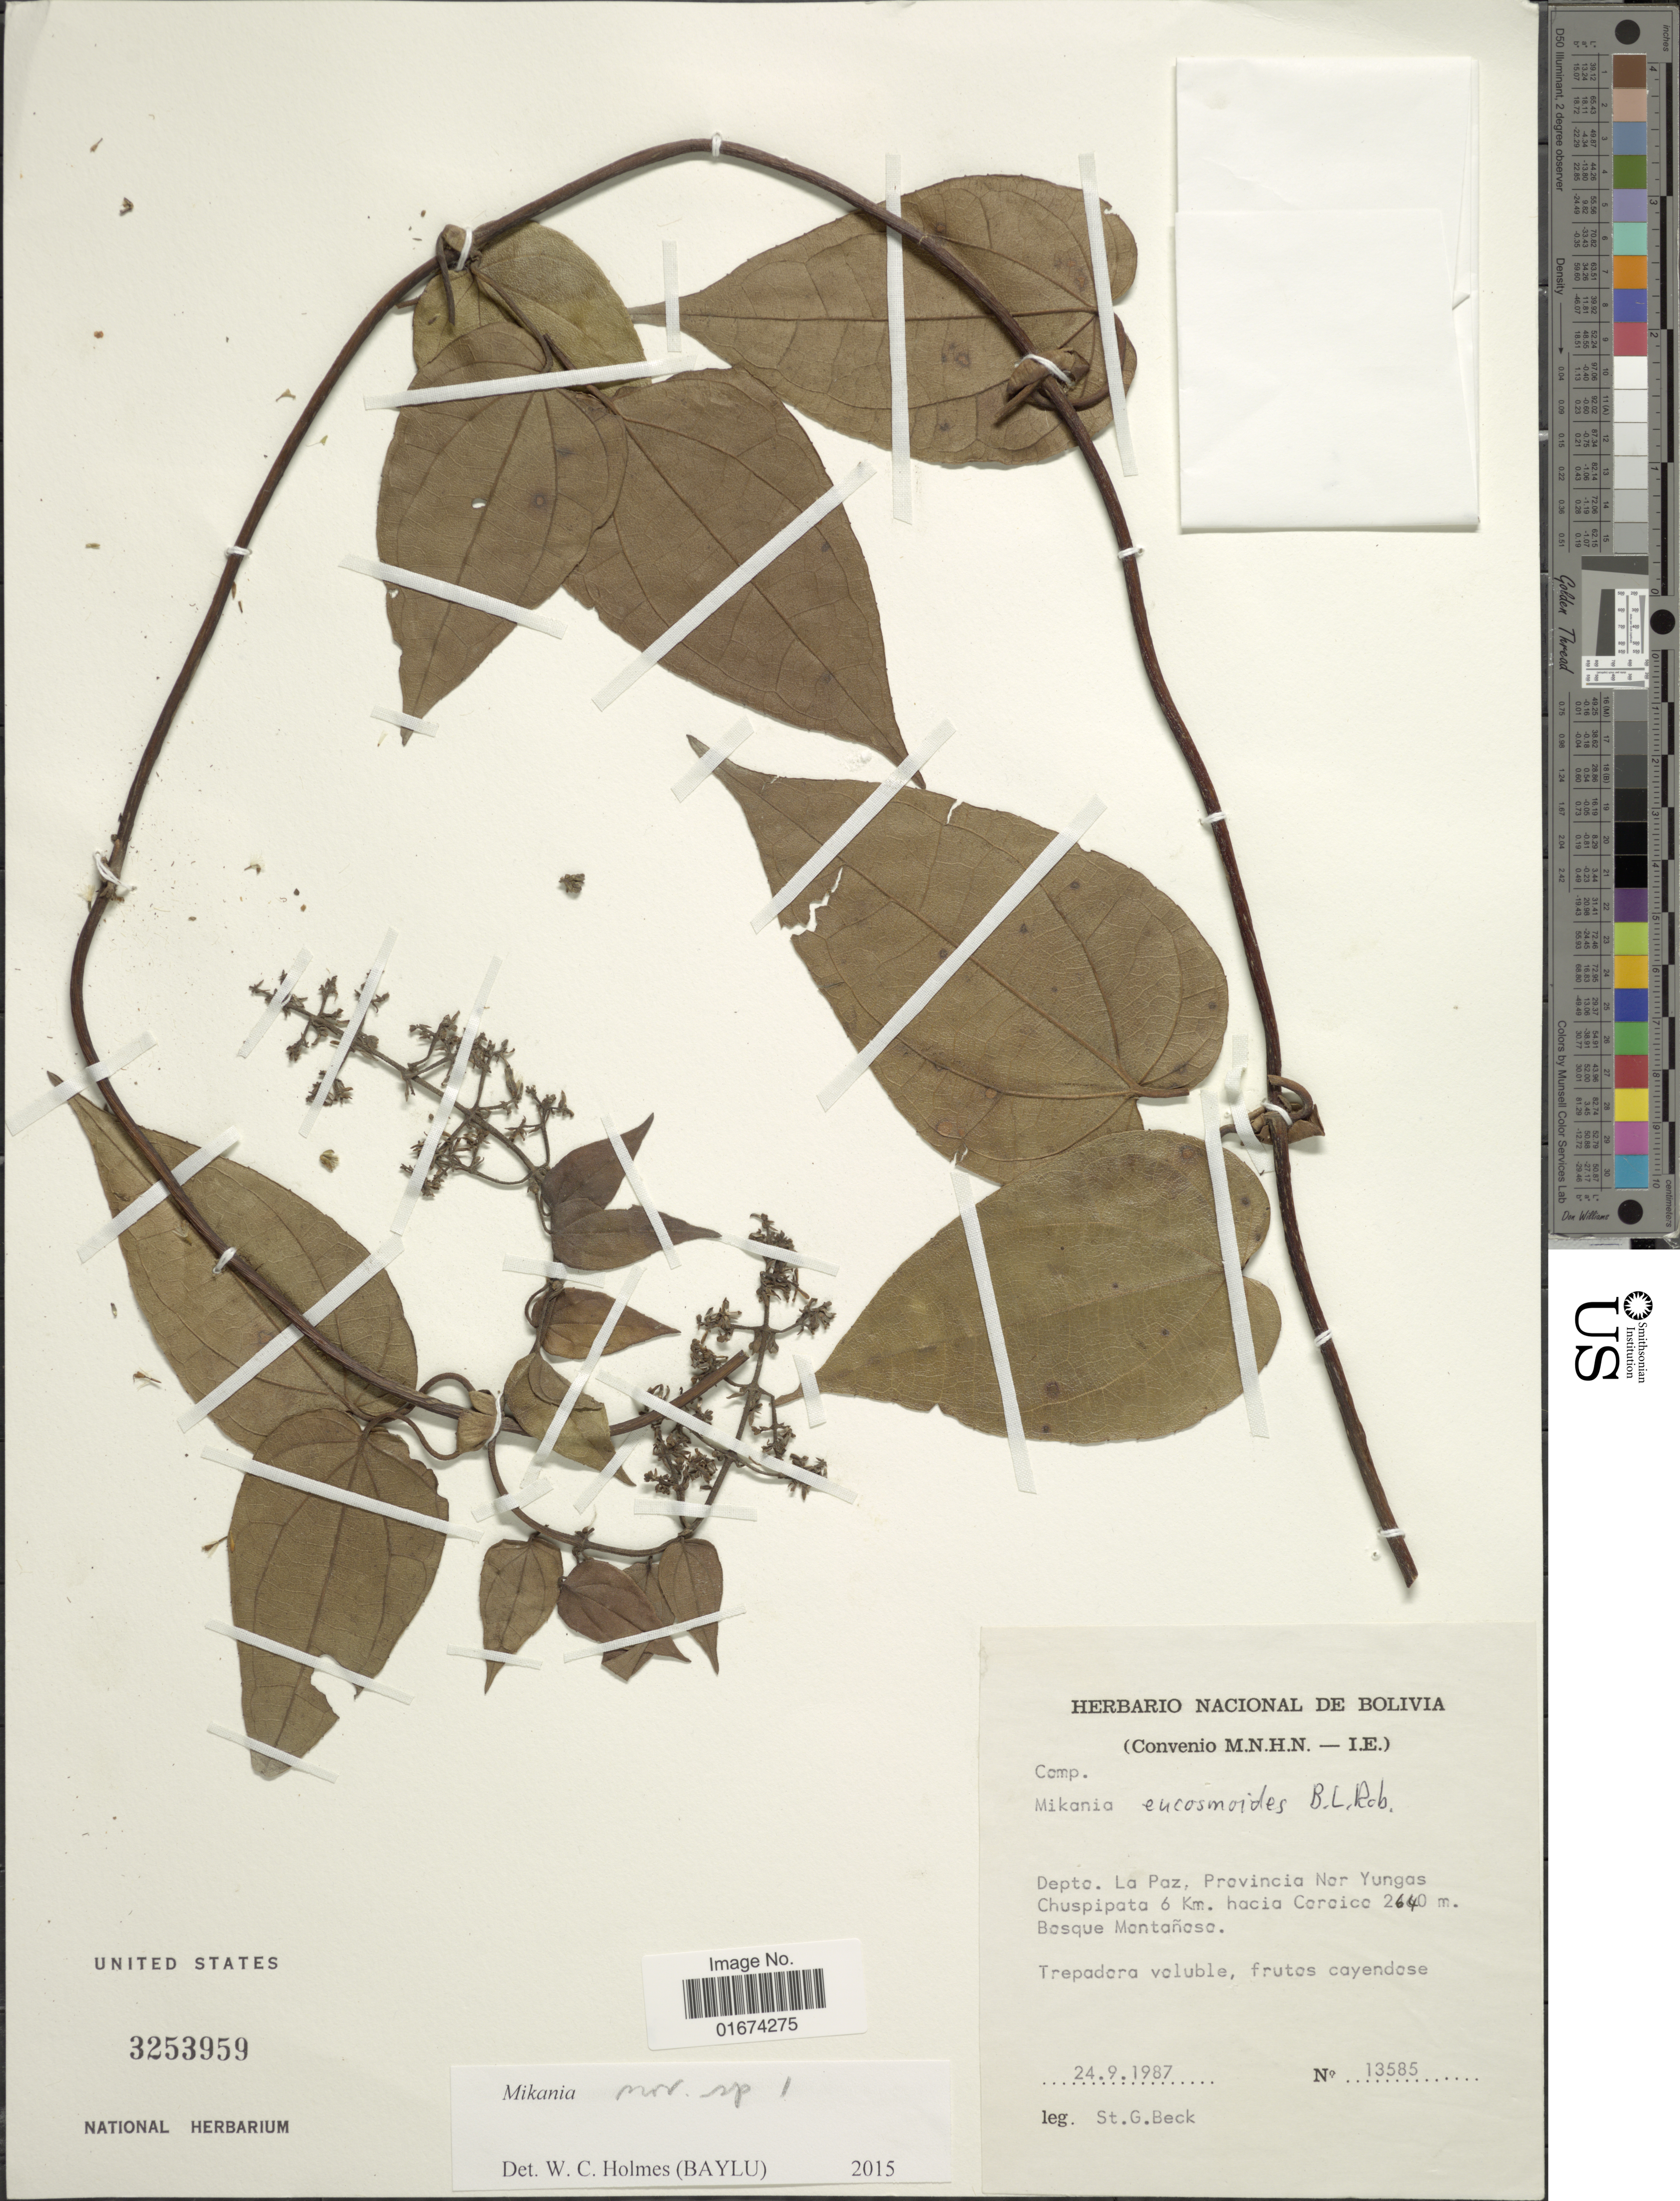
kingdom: Plantae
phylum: Tracheophyta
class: Magnoliopsida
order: Asterales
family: Asteraceae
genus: Mikania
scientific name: Mikania sp.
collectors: S. G. Beck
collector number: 13585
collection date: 1987-09-24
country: Bolivia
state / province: La Paz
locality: Depto. La Paz, Provincia Nor Yungas Chusipata 6 Km. Hacia Coroico. Bosque Montañosa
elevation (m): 2640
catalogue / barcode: US 3253959